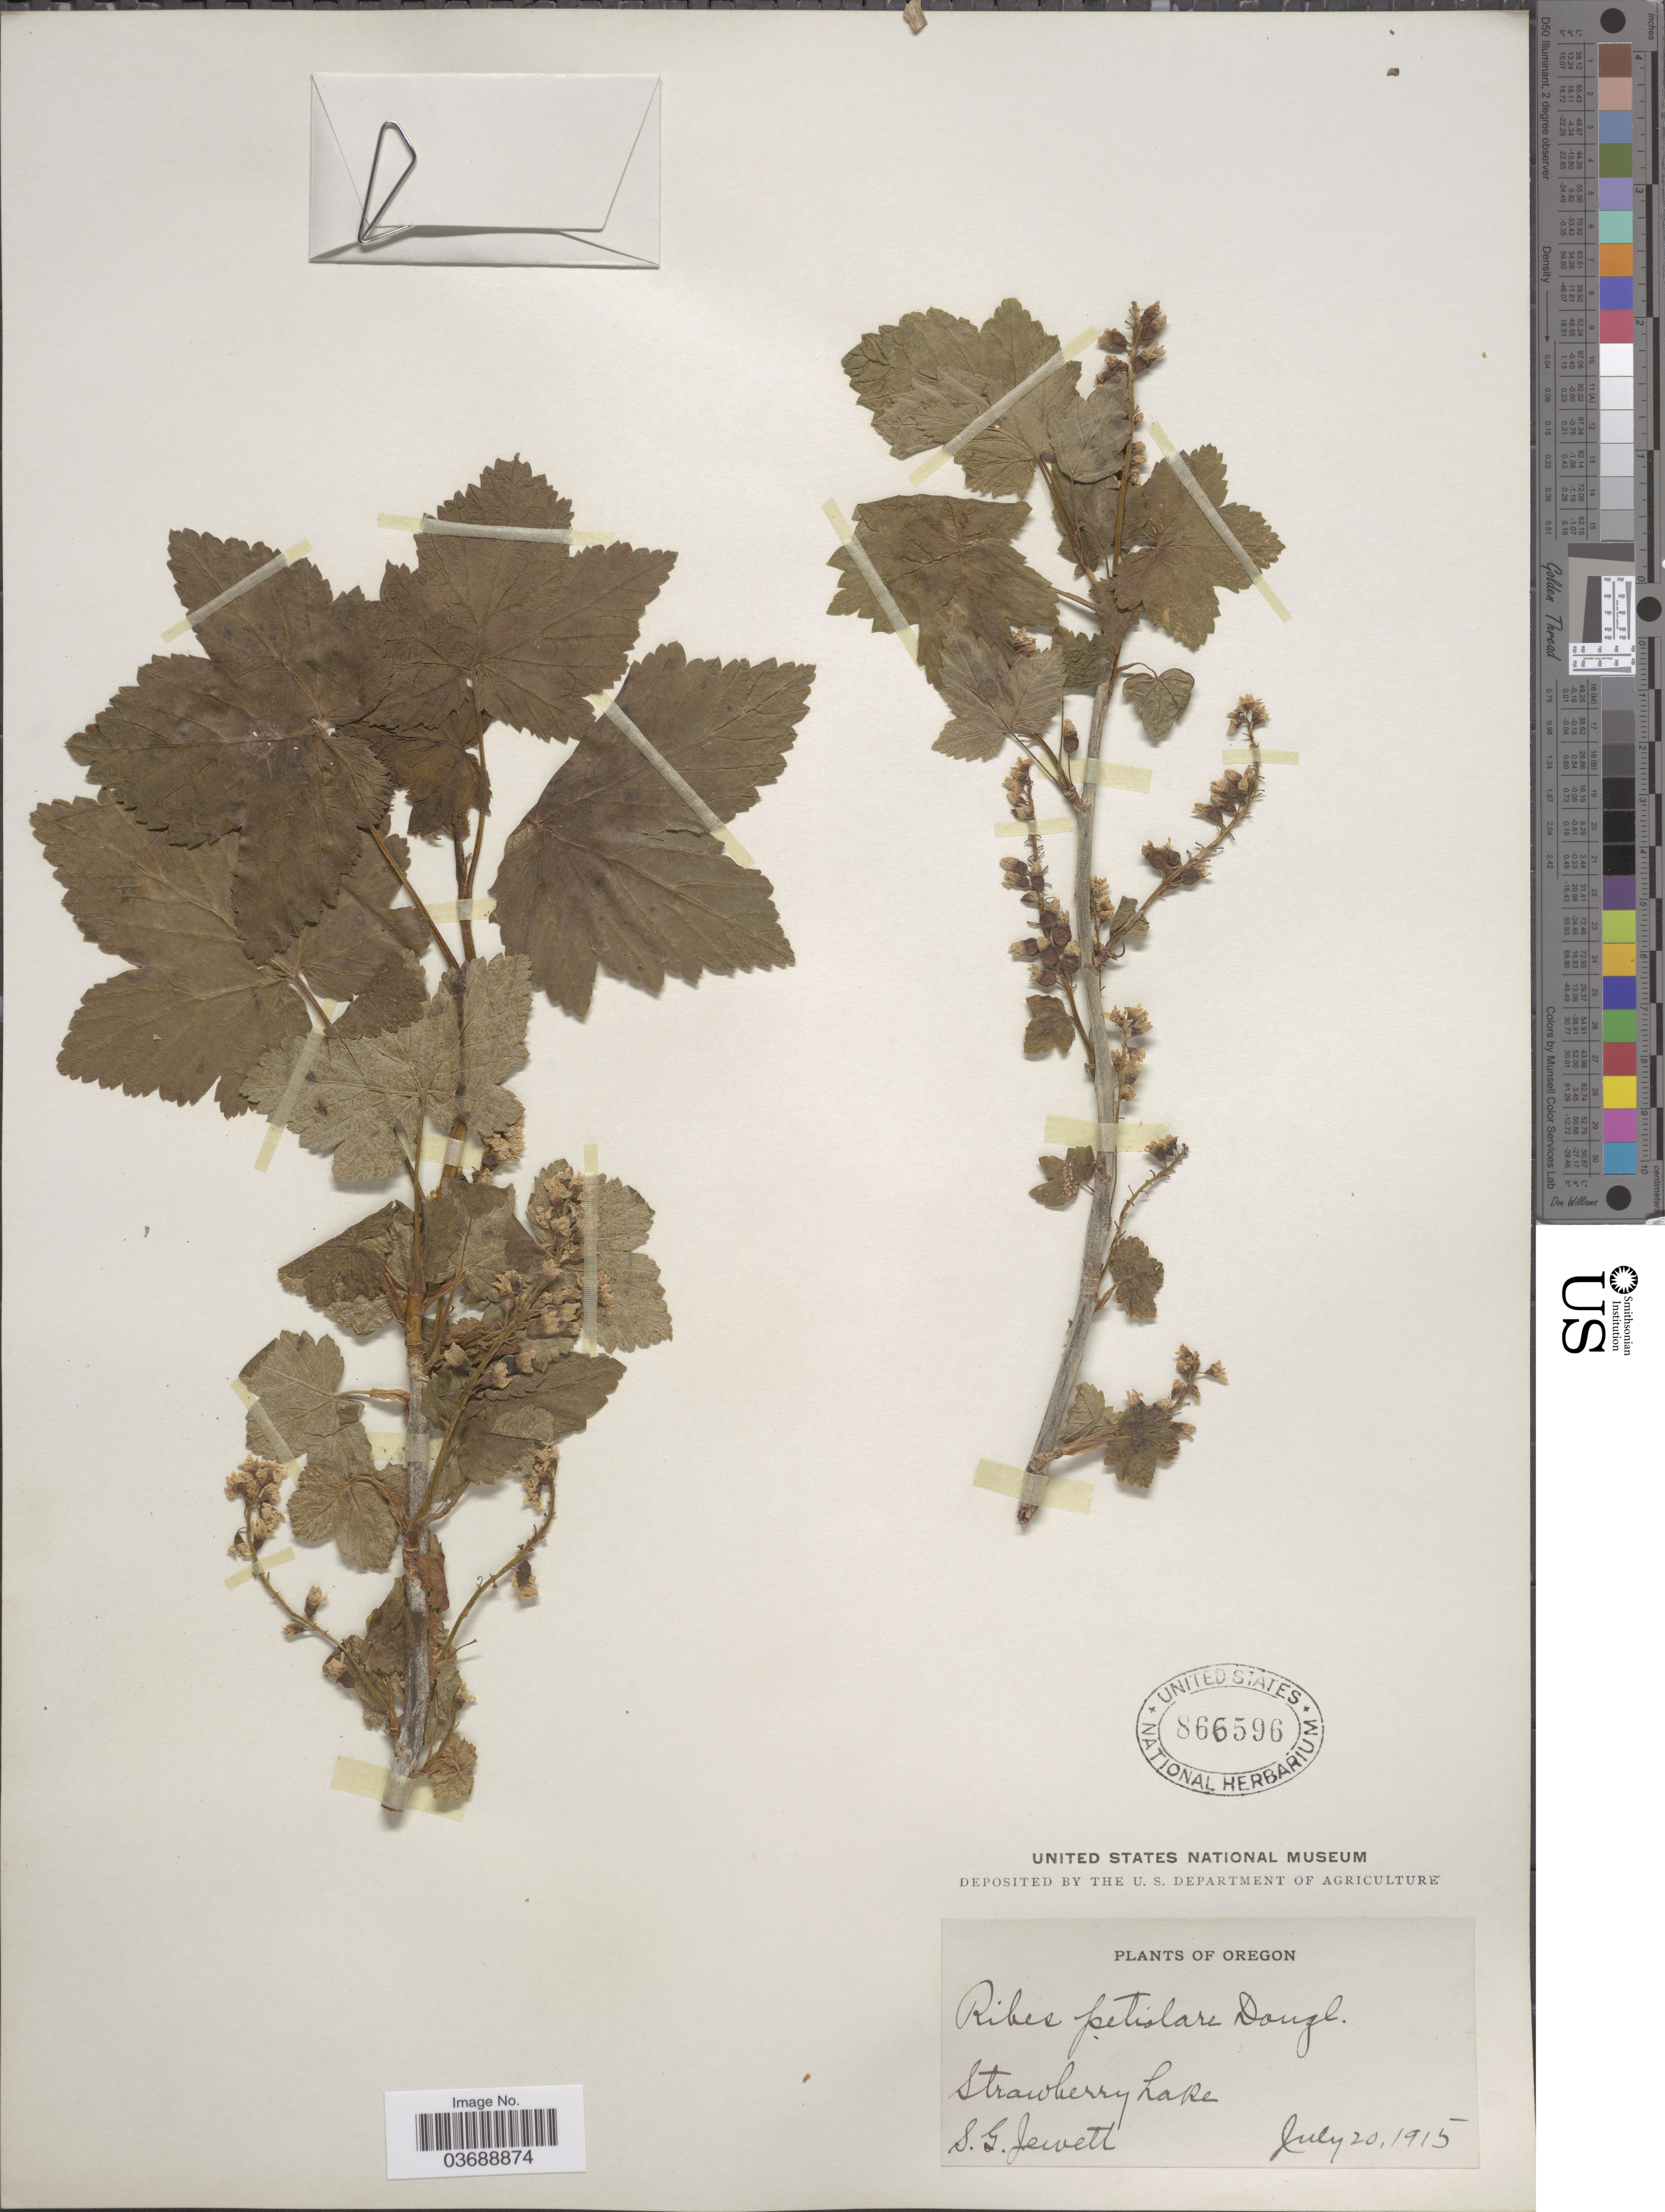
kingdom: Plantae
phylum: Tracheophyta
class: Magnoliopsida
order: Saxifragales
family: Grossulariaceae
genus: Ribes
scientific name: Ribes petiolare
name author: Douglas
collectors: S. Jewett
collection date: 1915-07-20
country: United States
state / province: Oregon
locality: Strawberry Lake.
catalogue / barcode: US 866596